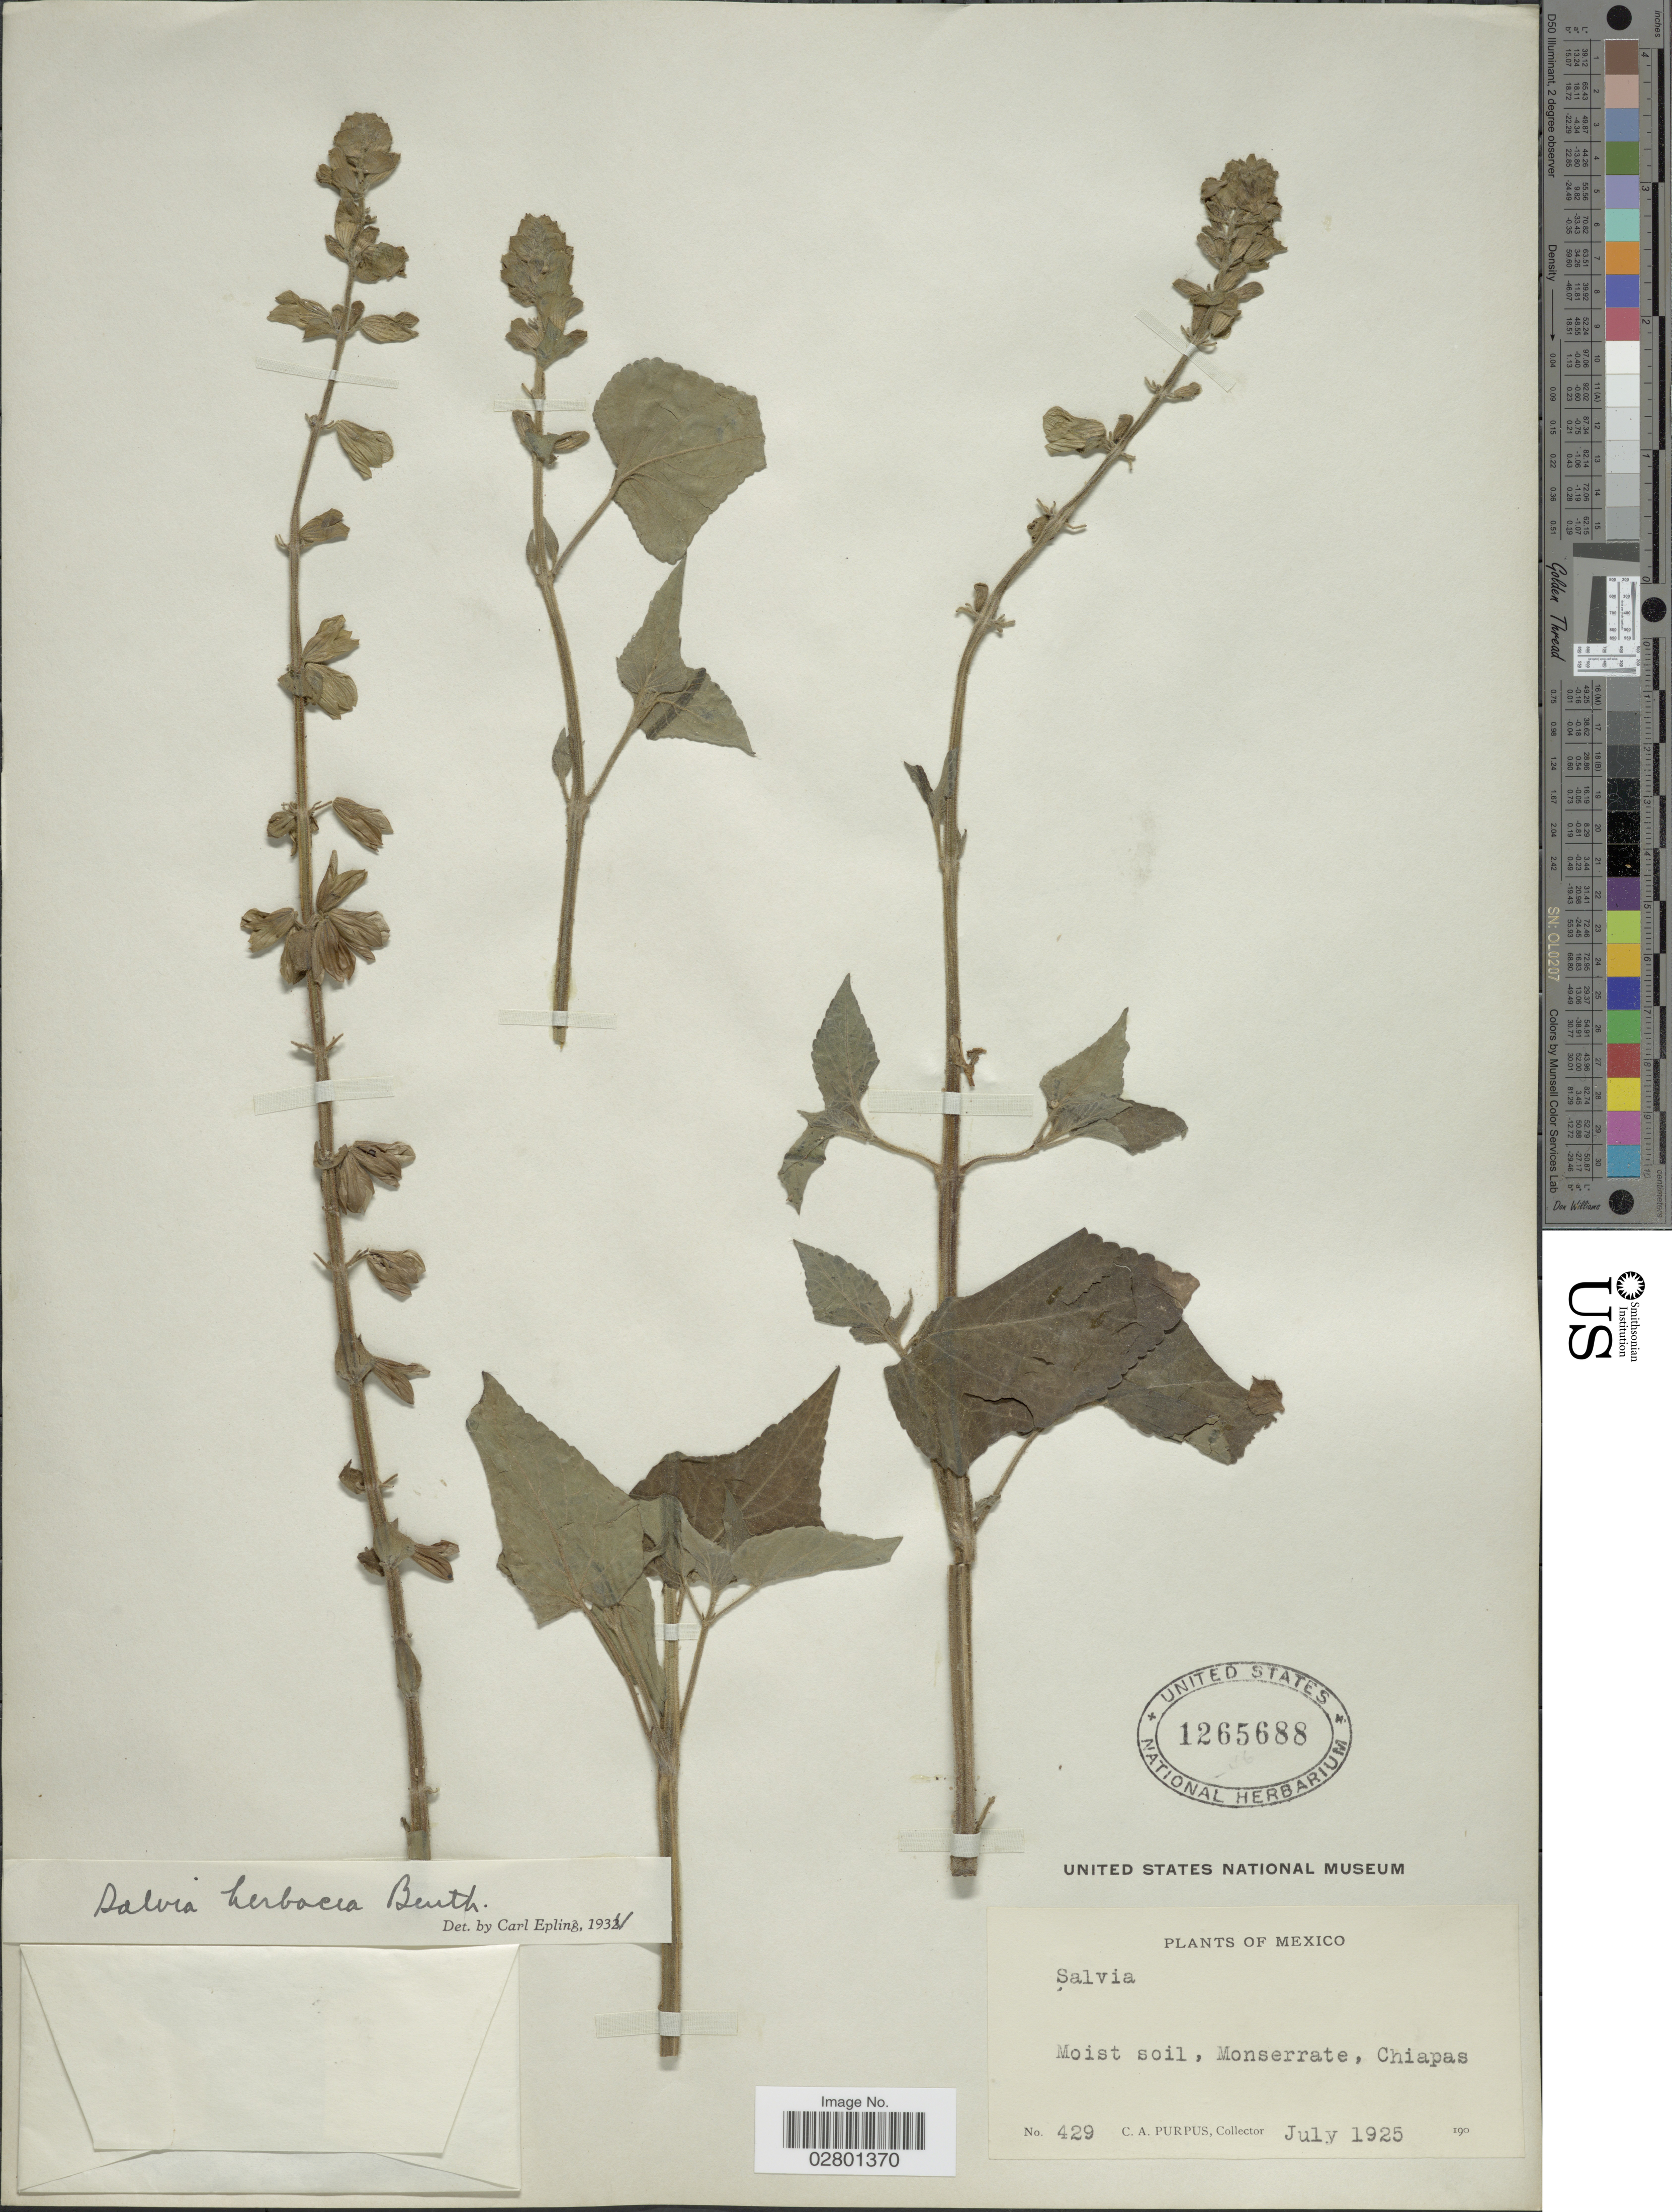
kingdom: Plantae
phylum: Tracheophyta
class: Magnoliopsida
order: Lamiales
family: Lamiaceae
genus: Salvia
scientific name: Salvia herbacea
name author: Benth.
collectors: C. A. Purpus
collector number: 429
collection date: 1925-07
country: Mexico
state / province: Chiapas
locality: Moist soil, Monserrate.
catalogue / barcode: US 1265688